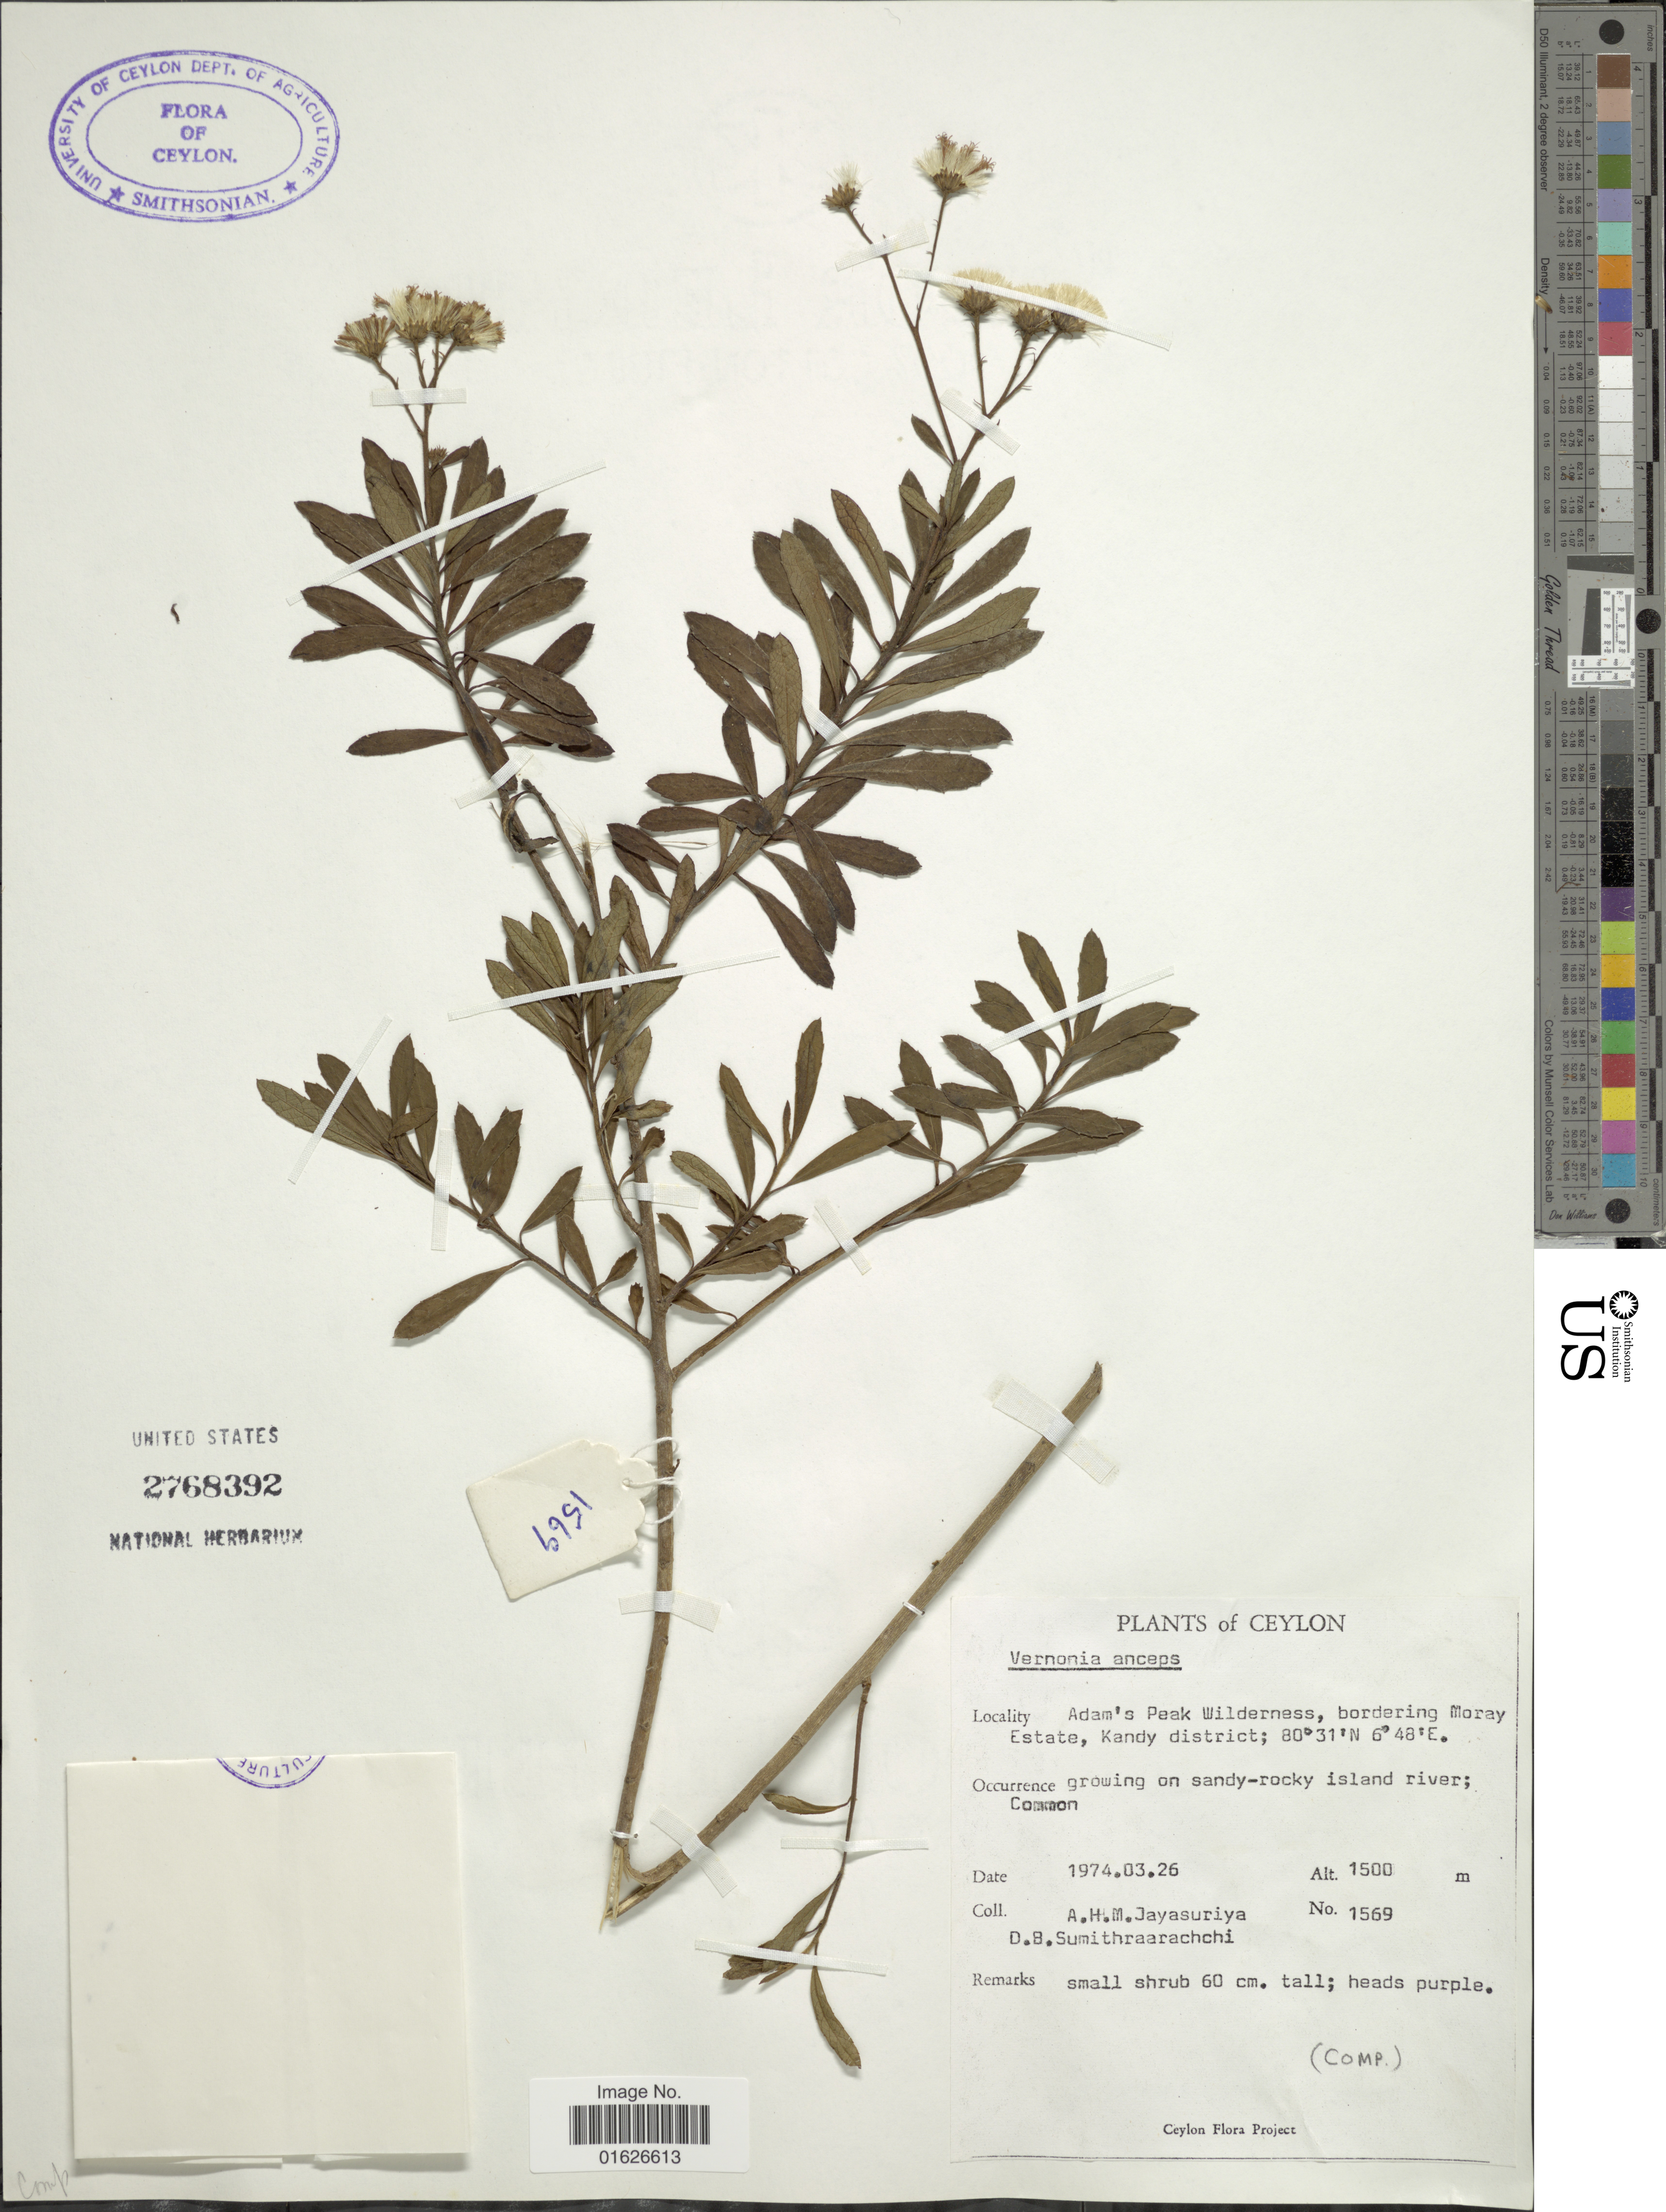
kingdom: Plantae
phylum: Tracheophyta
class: Magnoliopsida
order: Asterales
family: Asteraceae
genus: Uniyala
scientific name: Uniyala anceps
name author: (C.B. Clarke ex Hook. f.) H. Rob. & Skvarla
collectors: A. Jayasuriya & D. B. Sumithraarachchi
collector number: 1569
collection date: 1974-03-26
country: Sri Lanka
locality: Ceylon, Adam's Peak Wilderness, bordering Moray Estate, Kandy District.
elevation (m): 1500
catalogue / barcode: US 2768392